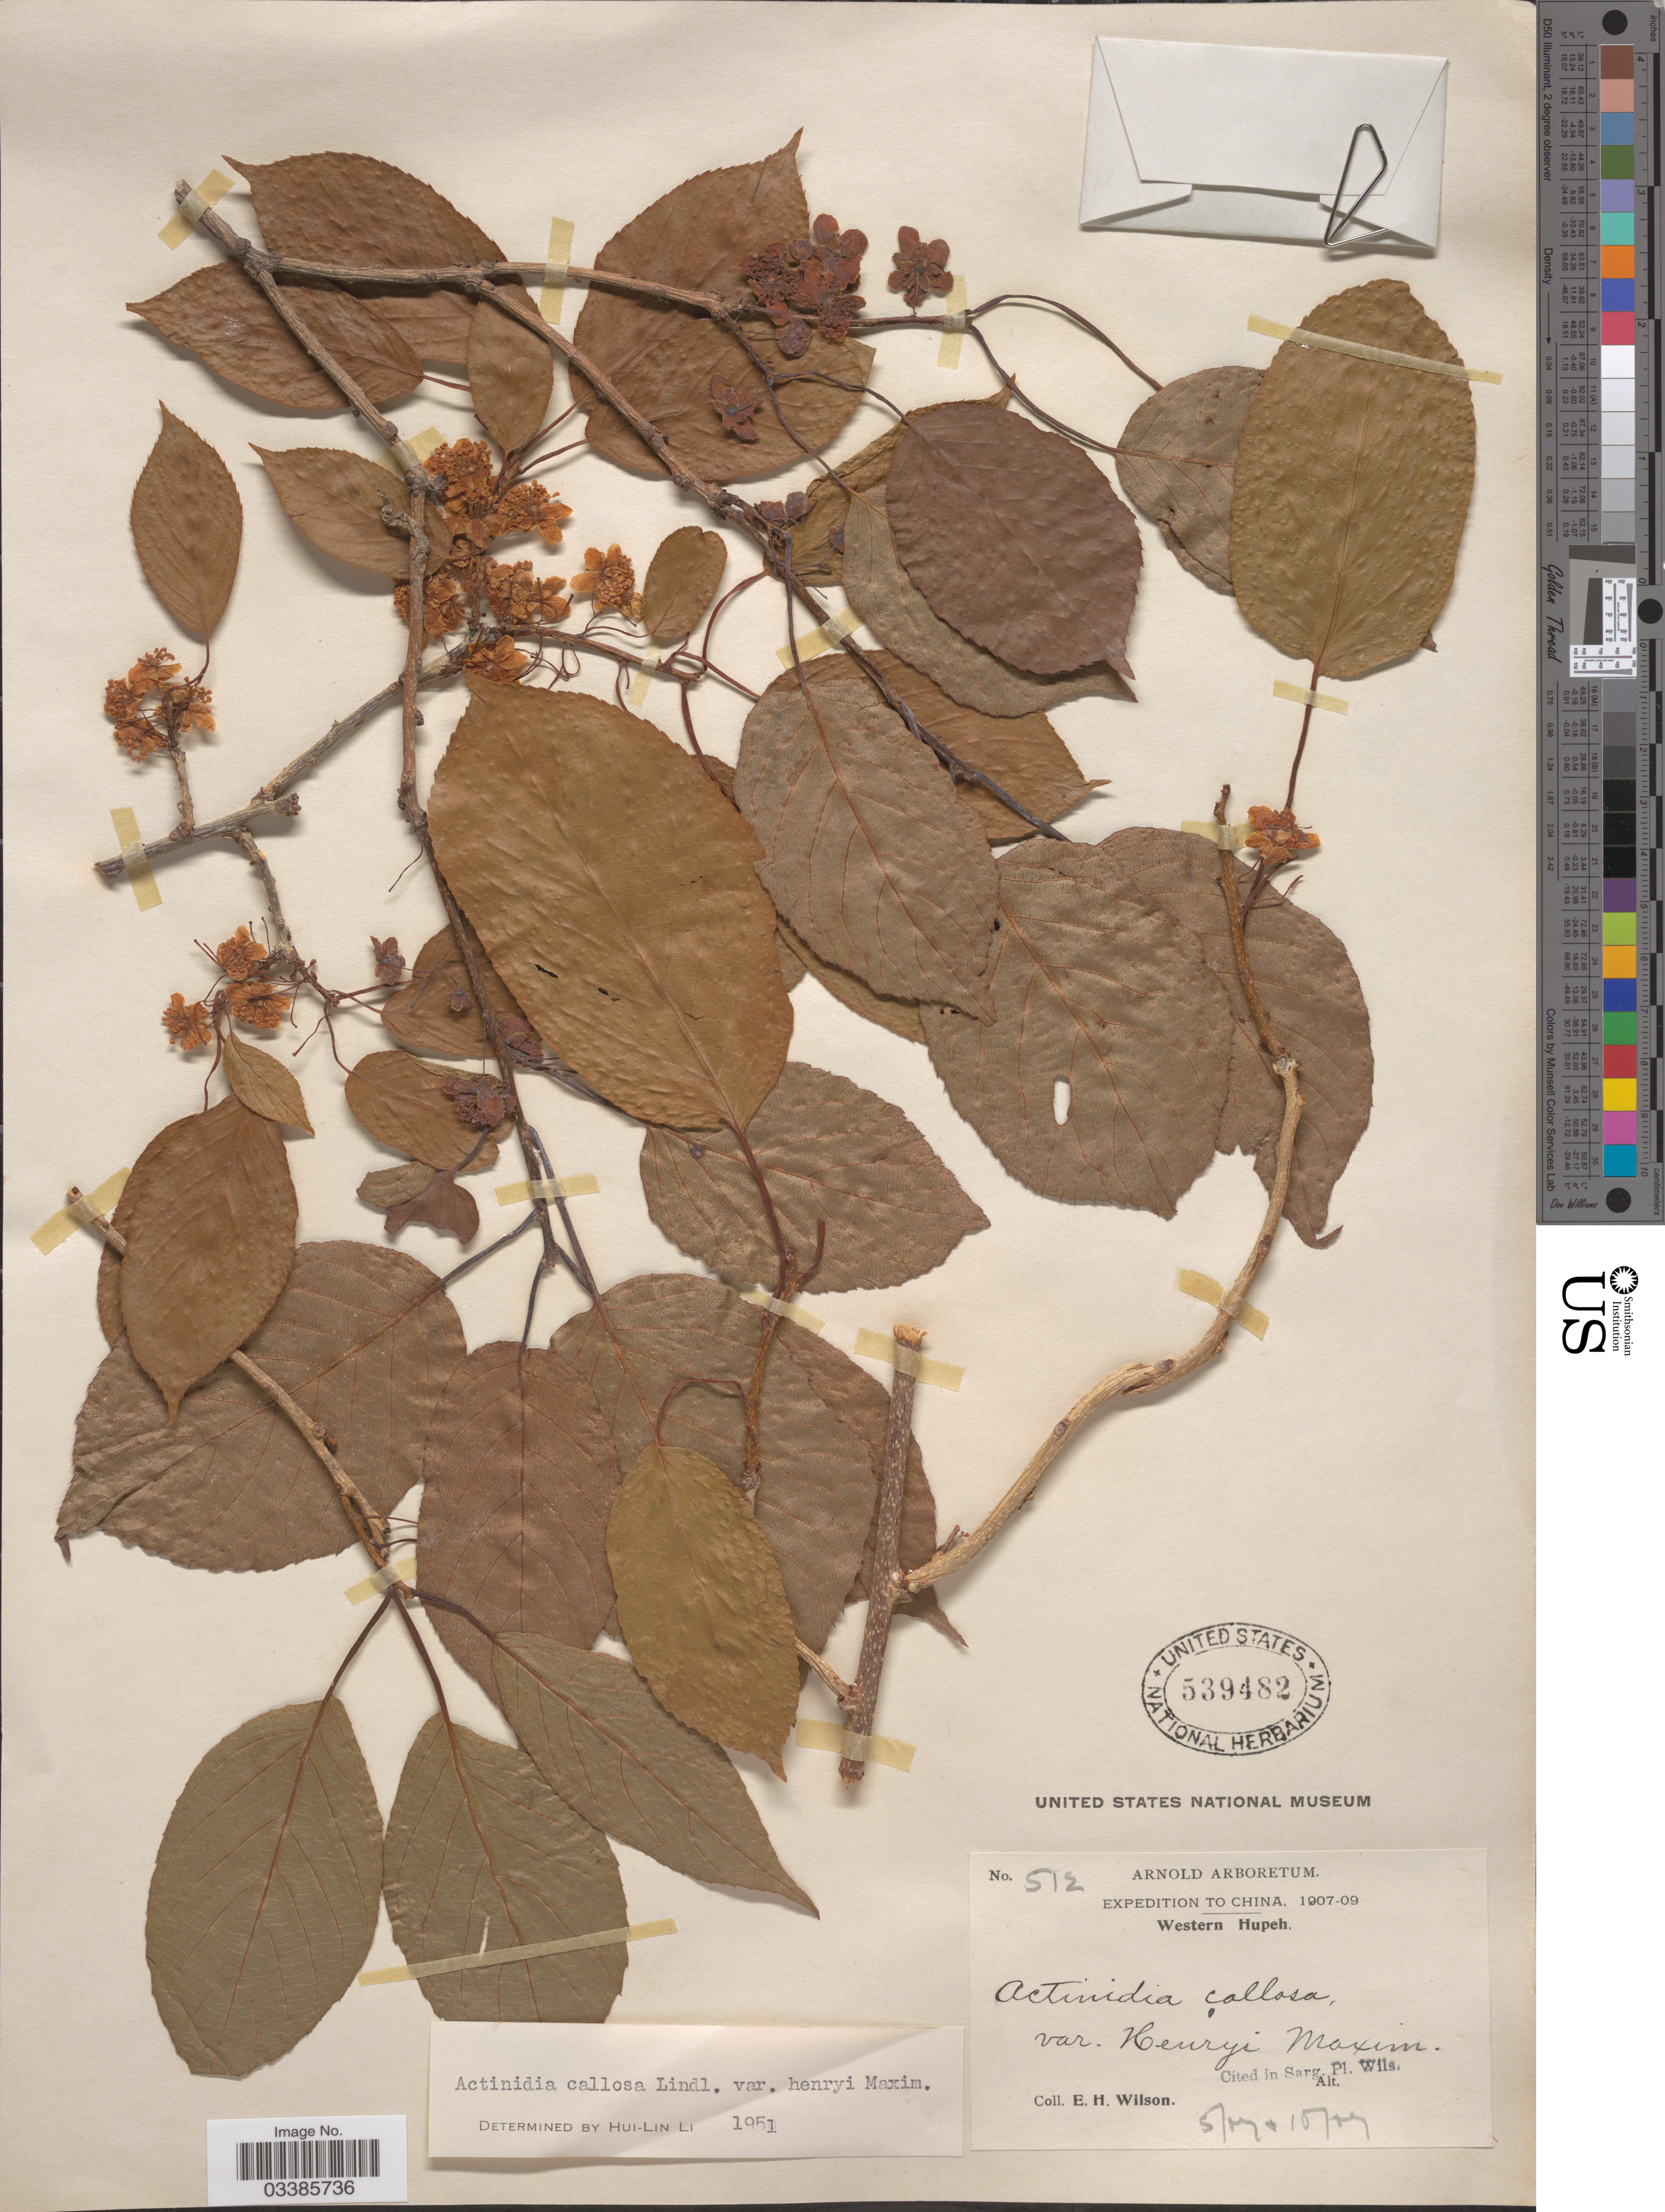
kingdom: Plantae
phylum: Tracheophyta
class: Magnoliopsida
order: Ericales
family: Actinidiaceae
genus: Actinidia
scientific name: Actinidia callosa var. henryi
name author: Maxim.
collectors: E. Wilson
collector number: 512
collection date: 1907-05/1907-10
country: China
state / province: Hubei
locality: Western Hupeh.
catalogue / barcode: US 539482